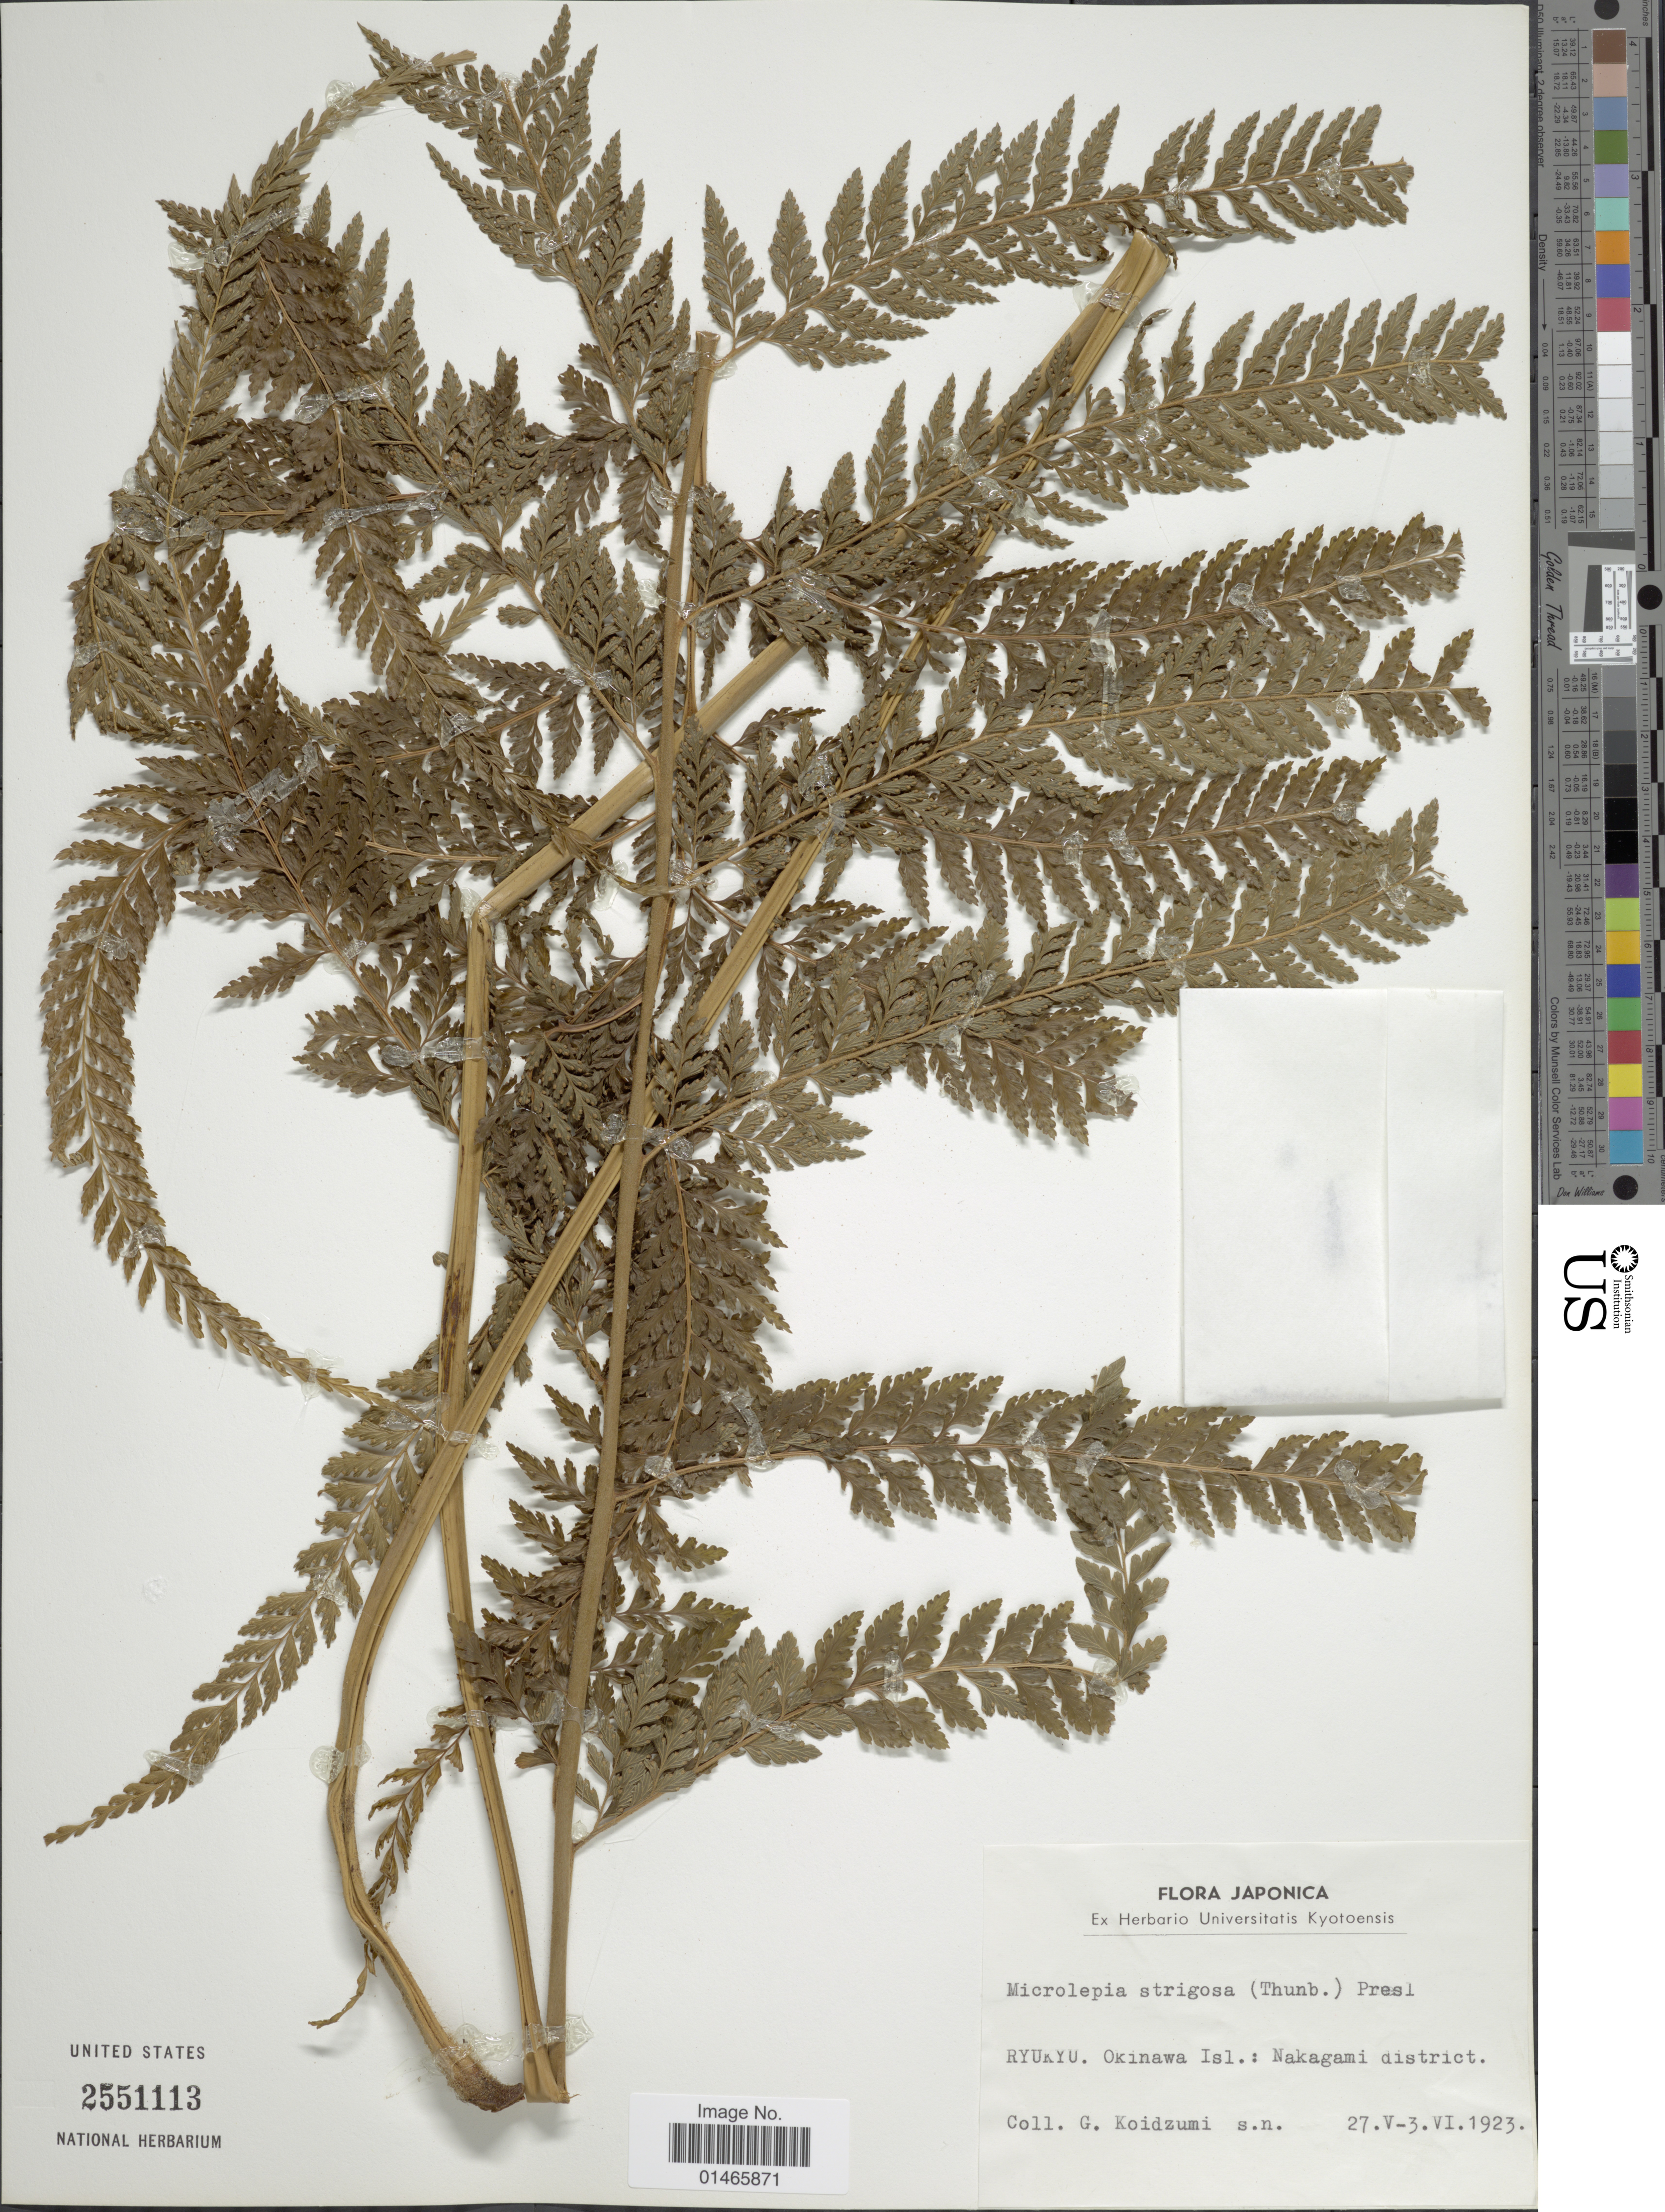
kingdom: Plantae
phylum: Tracheophyta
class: Polypodiopsida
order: Polypodiales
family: Dennstaedtiaceae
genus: Microlepia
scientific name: Microlepia strigosa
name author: (Thunb.) J. Presl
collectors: G. Koidzumi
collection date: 1923-05-27/1923-06-03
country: Japan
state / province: Okinawa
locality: Ryukyu, Okinawa Isl.: Nakagami District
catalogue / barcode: US 2551113